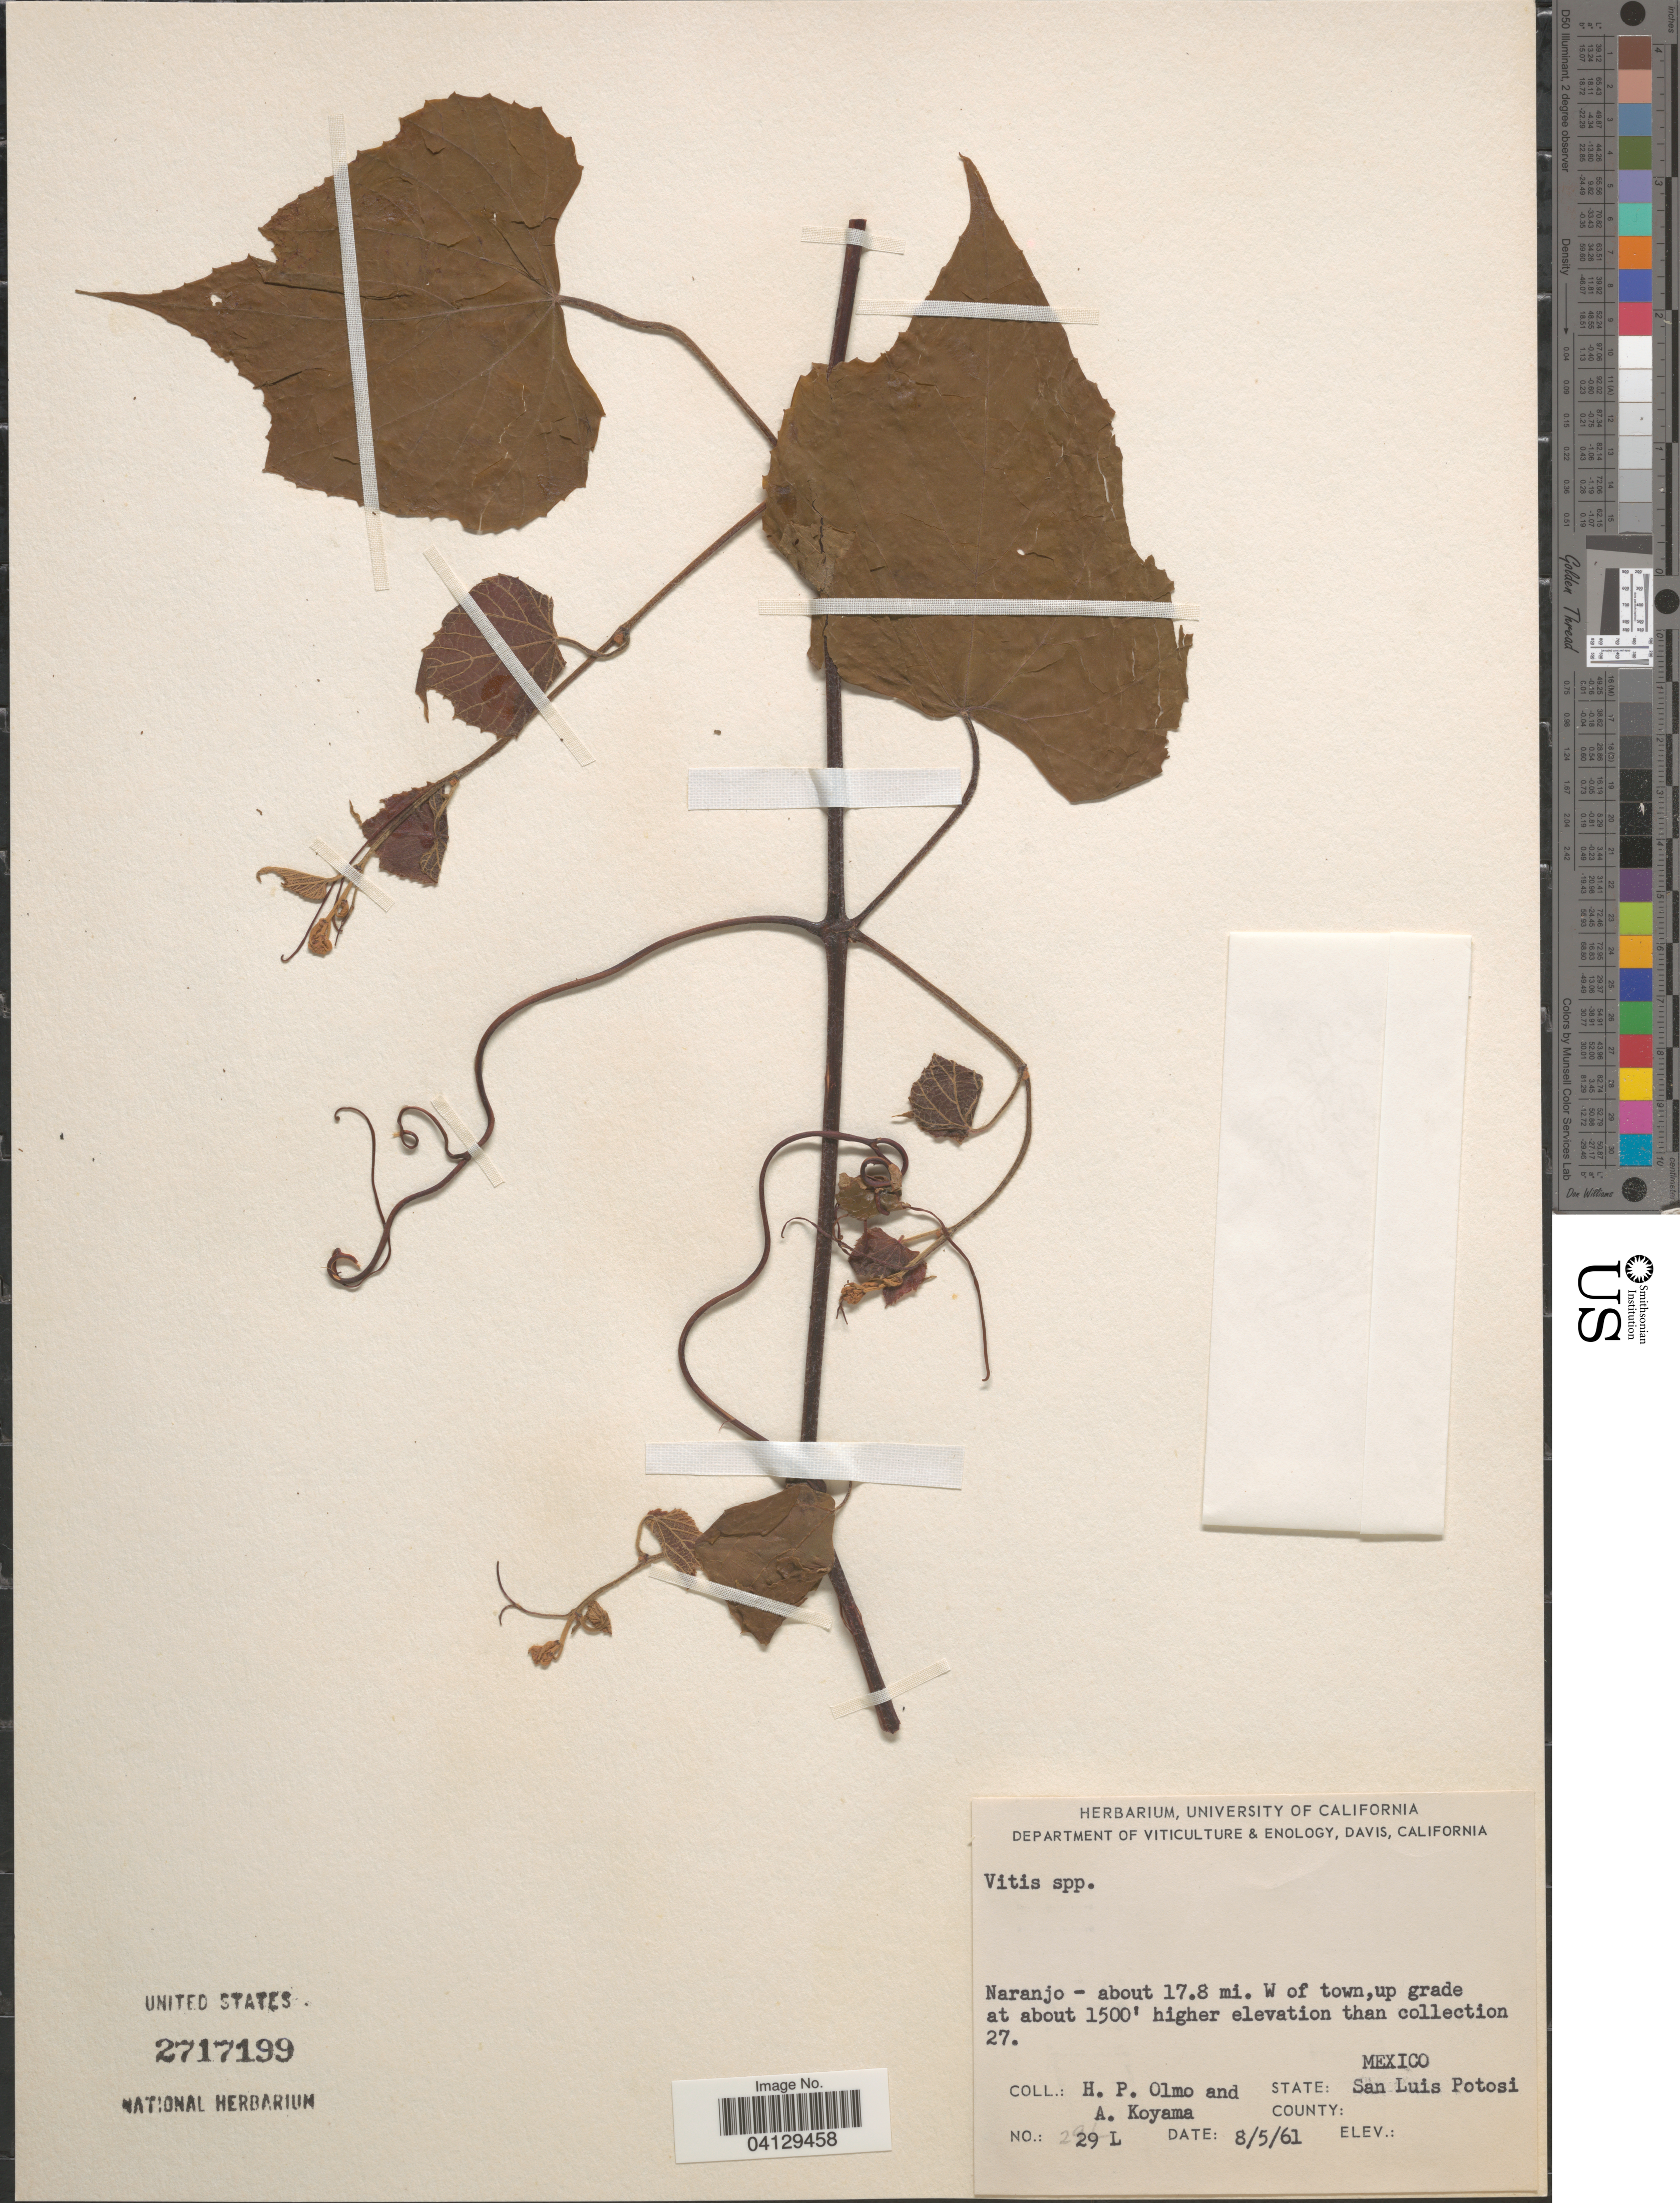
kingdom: Plantae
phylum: Tracheophyta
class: Magnoliopsida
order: Vitales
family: Vitaceae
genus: Vitis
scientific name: Vitis sp.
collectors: H. Olmo & A. Koyama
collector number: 29L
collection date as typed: Transcribed d/m/y: 5/8/61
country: Mexico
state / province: San Luis Potosí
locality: Naranjo - about 17.8 mi. W of town.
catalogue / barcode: US 2717199